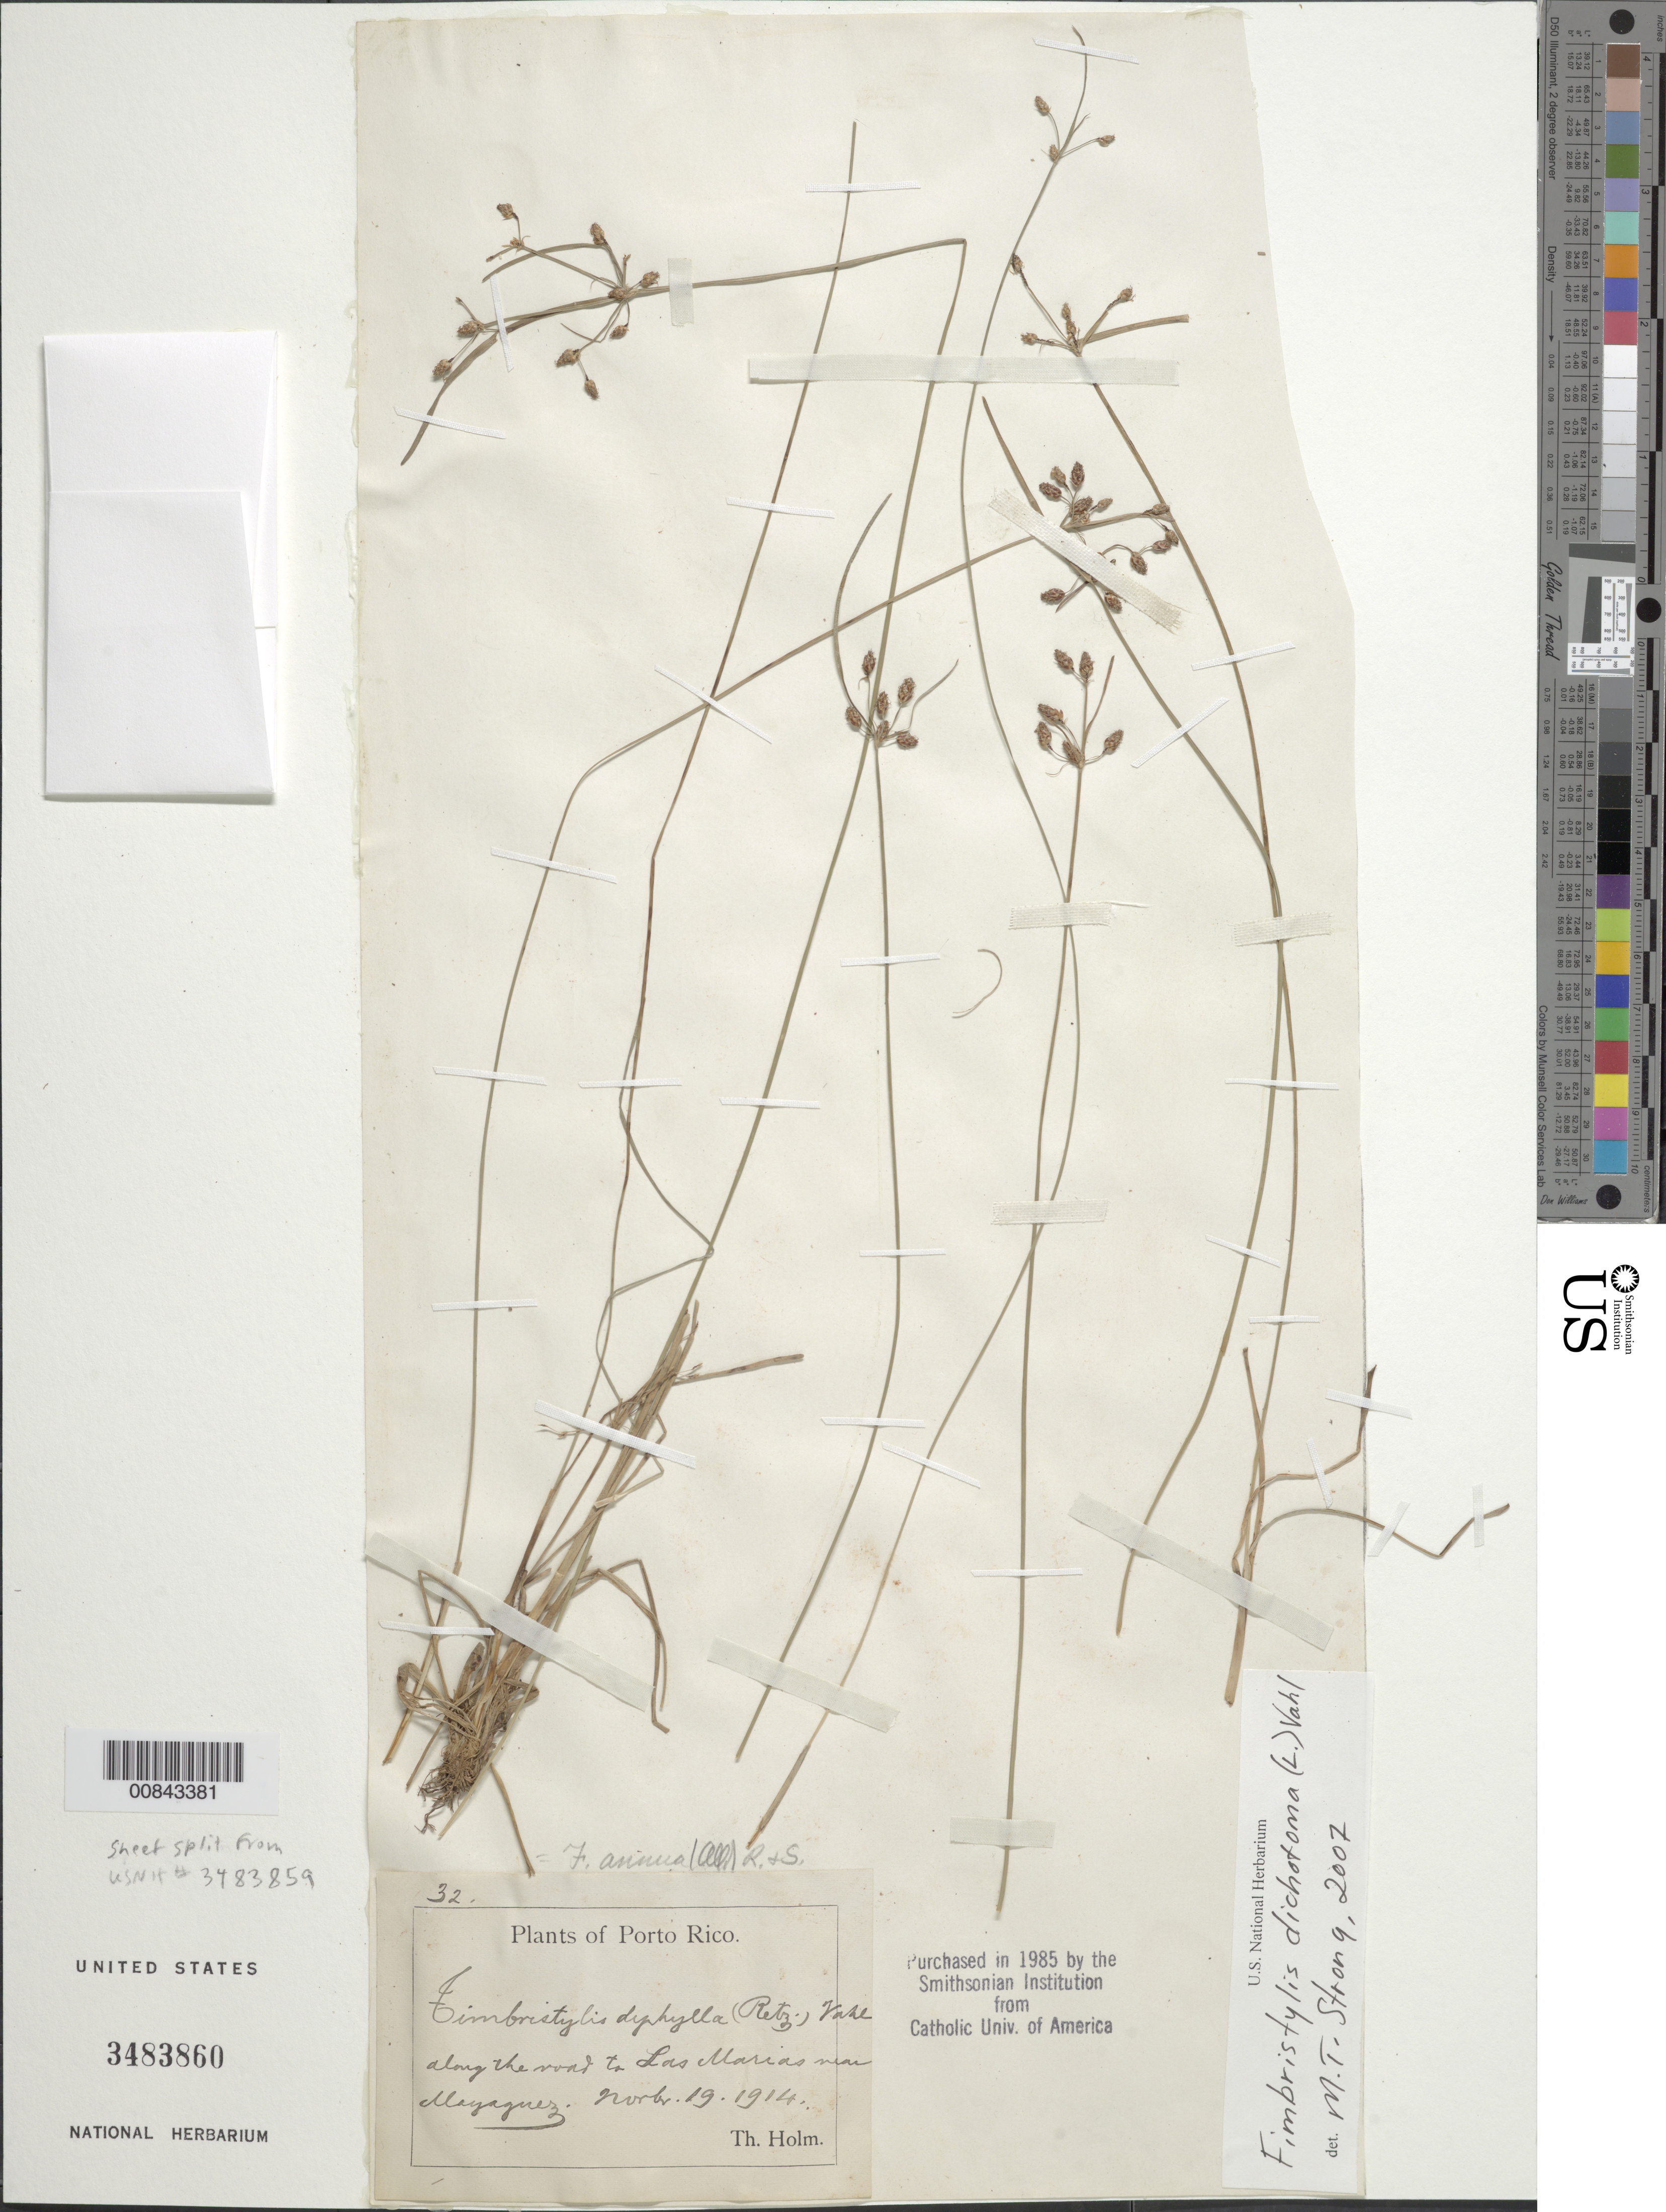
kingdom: Plantae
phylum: Tracheophyta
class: Liliopsida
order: Poales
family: Cyperaceae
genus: Fimbristylis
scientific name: Fimbristylis dichotoma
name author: (L.) Vahl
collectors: T. Holm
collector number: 32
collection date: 1914-11-19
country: Puerto Rico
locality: Porto Rico, along the road to Las Marias near Mayaguez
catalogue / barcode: US 3483860